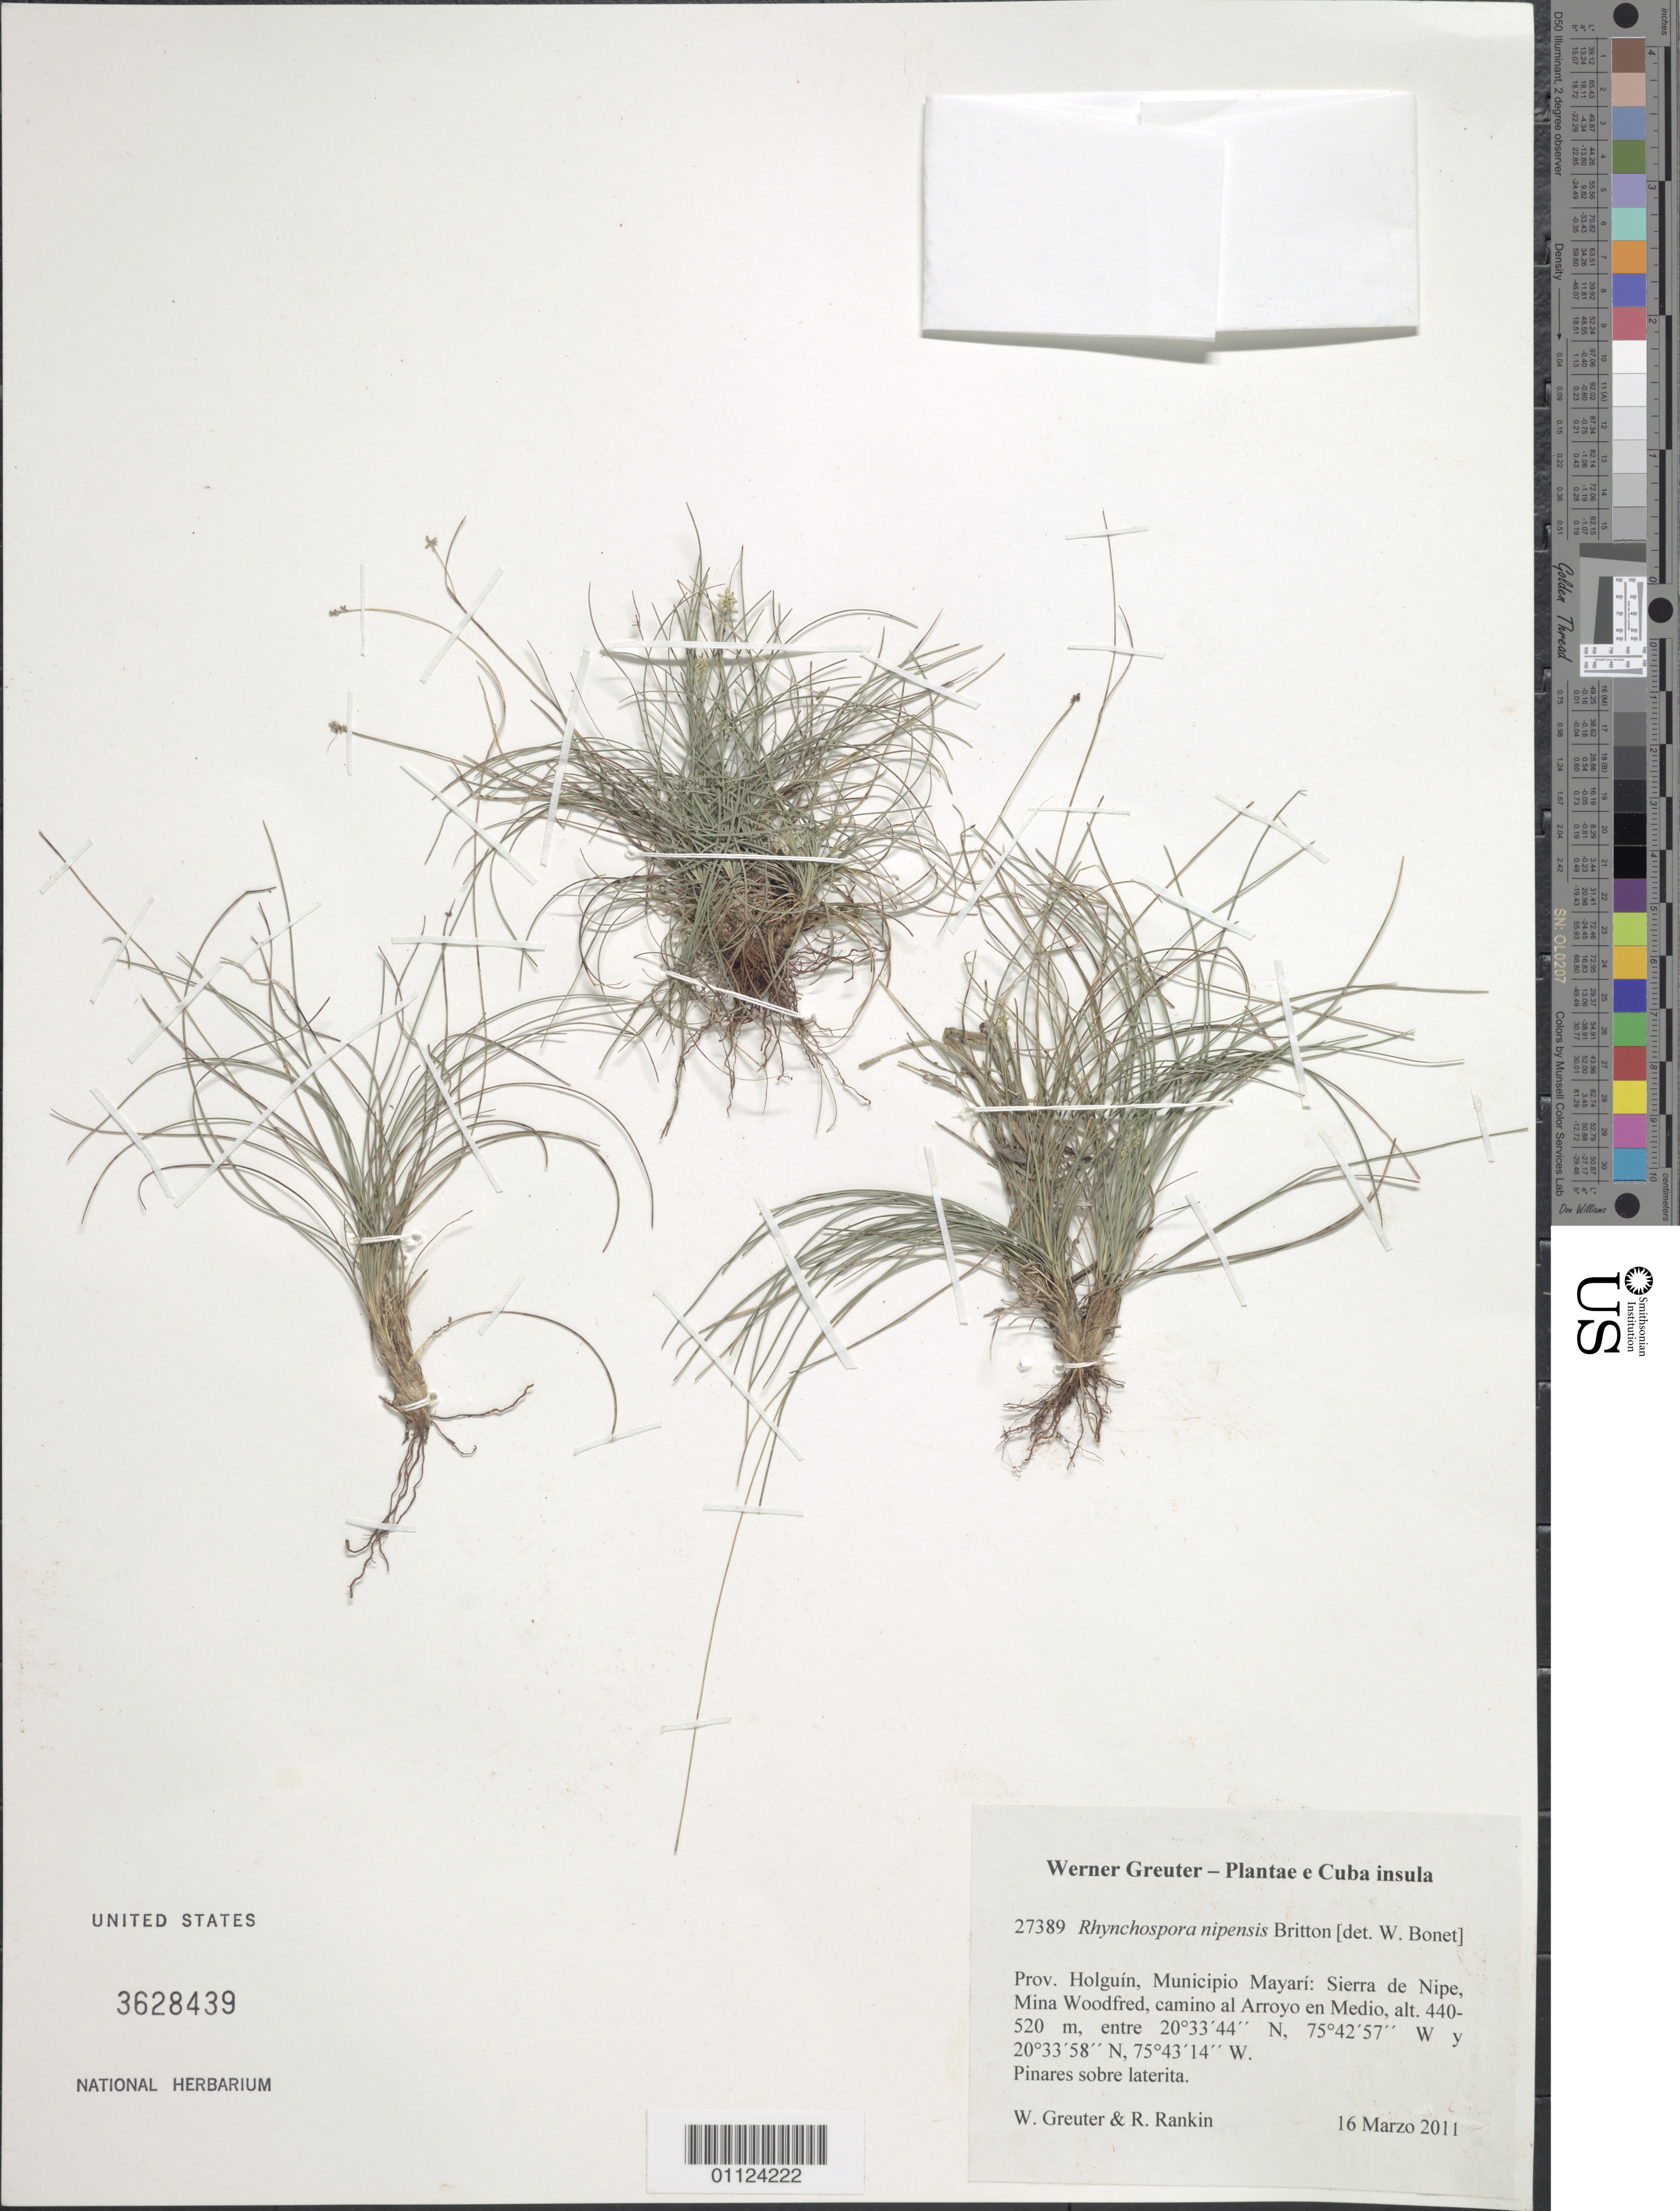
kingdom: Plantae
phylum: Tracheophyta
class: Liliopsida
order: Poales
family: Cyperaceae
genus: Rhynchospora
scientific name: Rhynchospora nipensis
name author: Britton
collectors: W. Greuter & R. Rankin Rodriguez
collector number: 27389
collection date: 2011-03-16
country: Cuba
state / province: Holguín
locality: Municipio Mayarí, Sierra de Nipe, Mina Woodfred, camino al Arroyo en Medio.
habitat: Pinares sobre laterita.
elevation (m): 440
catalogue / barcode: US 3628439